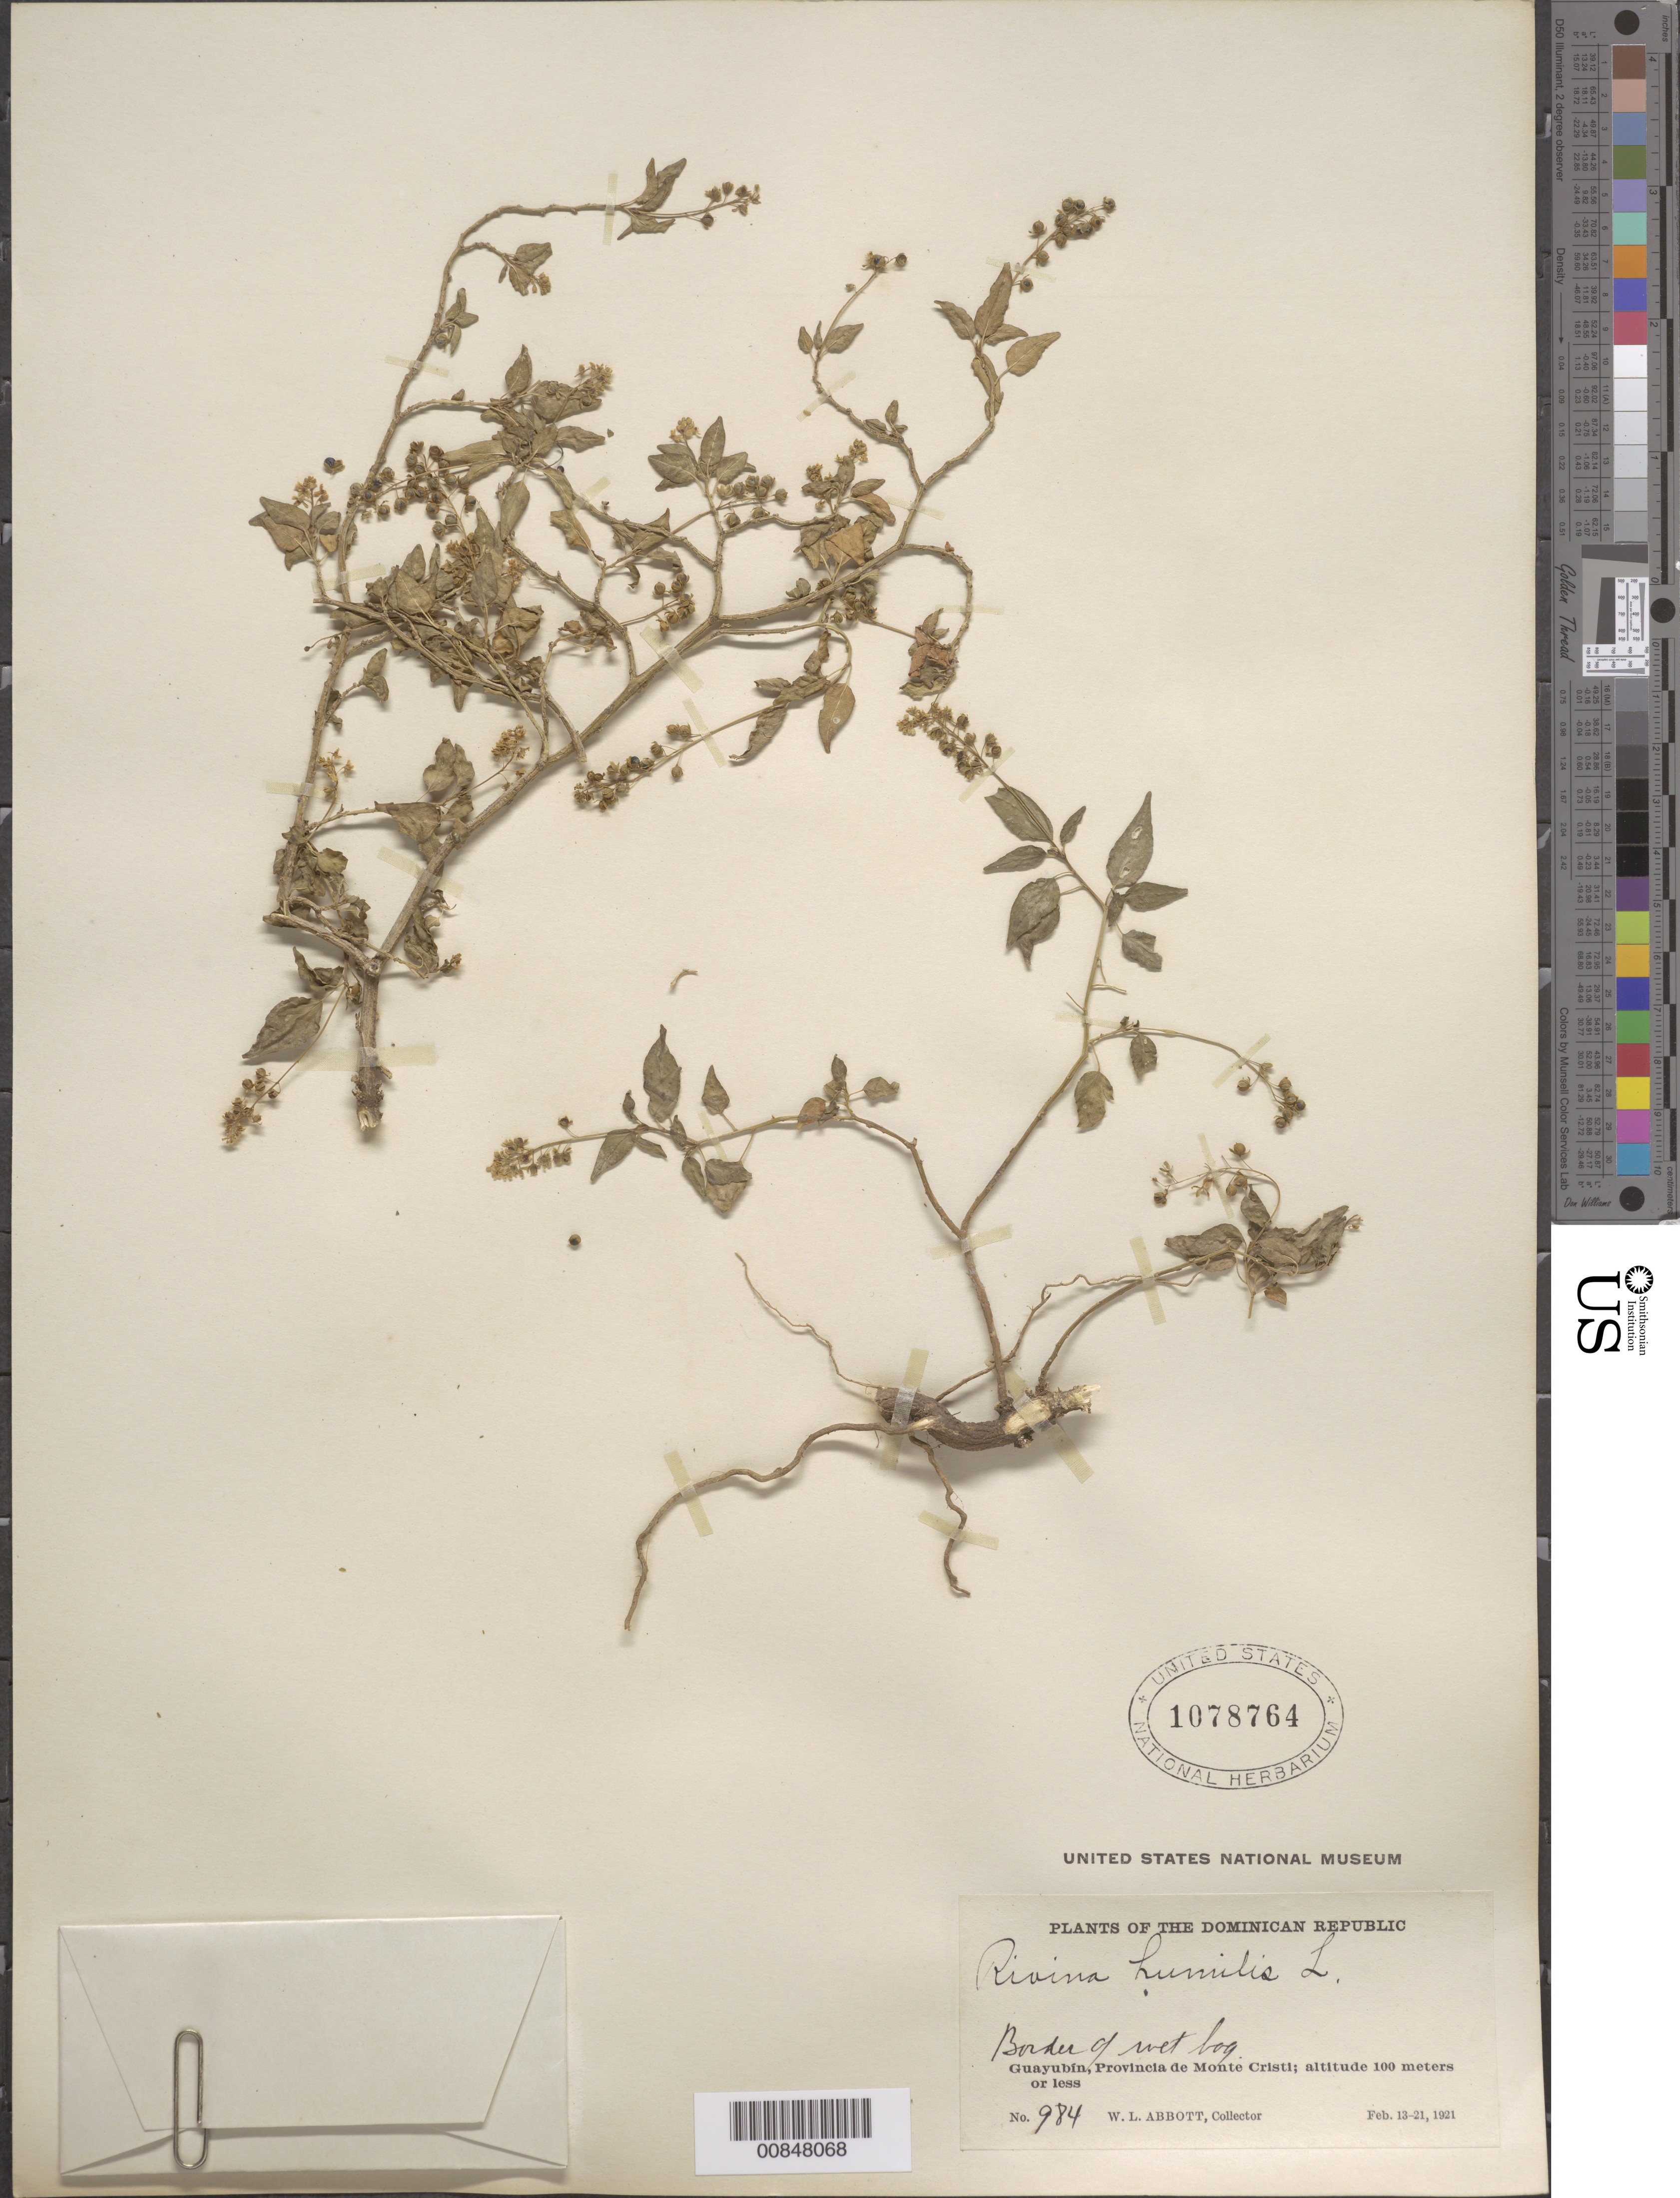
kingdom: Plantae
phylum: Tracheophyta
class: Magnoliopsida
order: Caryophyllales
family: Phytolaccaceae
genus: Rivina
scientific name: Rivina humilis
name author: L.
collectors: W. L. Abbott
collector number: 984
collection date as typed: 13 Feb 1921 to 21 Feb 1921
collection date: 1921-02-13/1921-02-21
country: Dominican Republic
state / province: Monte Cristi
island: Hispaniola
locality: Guayubín.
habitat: Border pf wet bog.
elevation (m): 100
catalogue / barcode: US 1078764